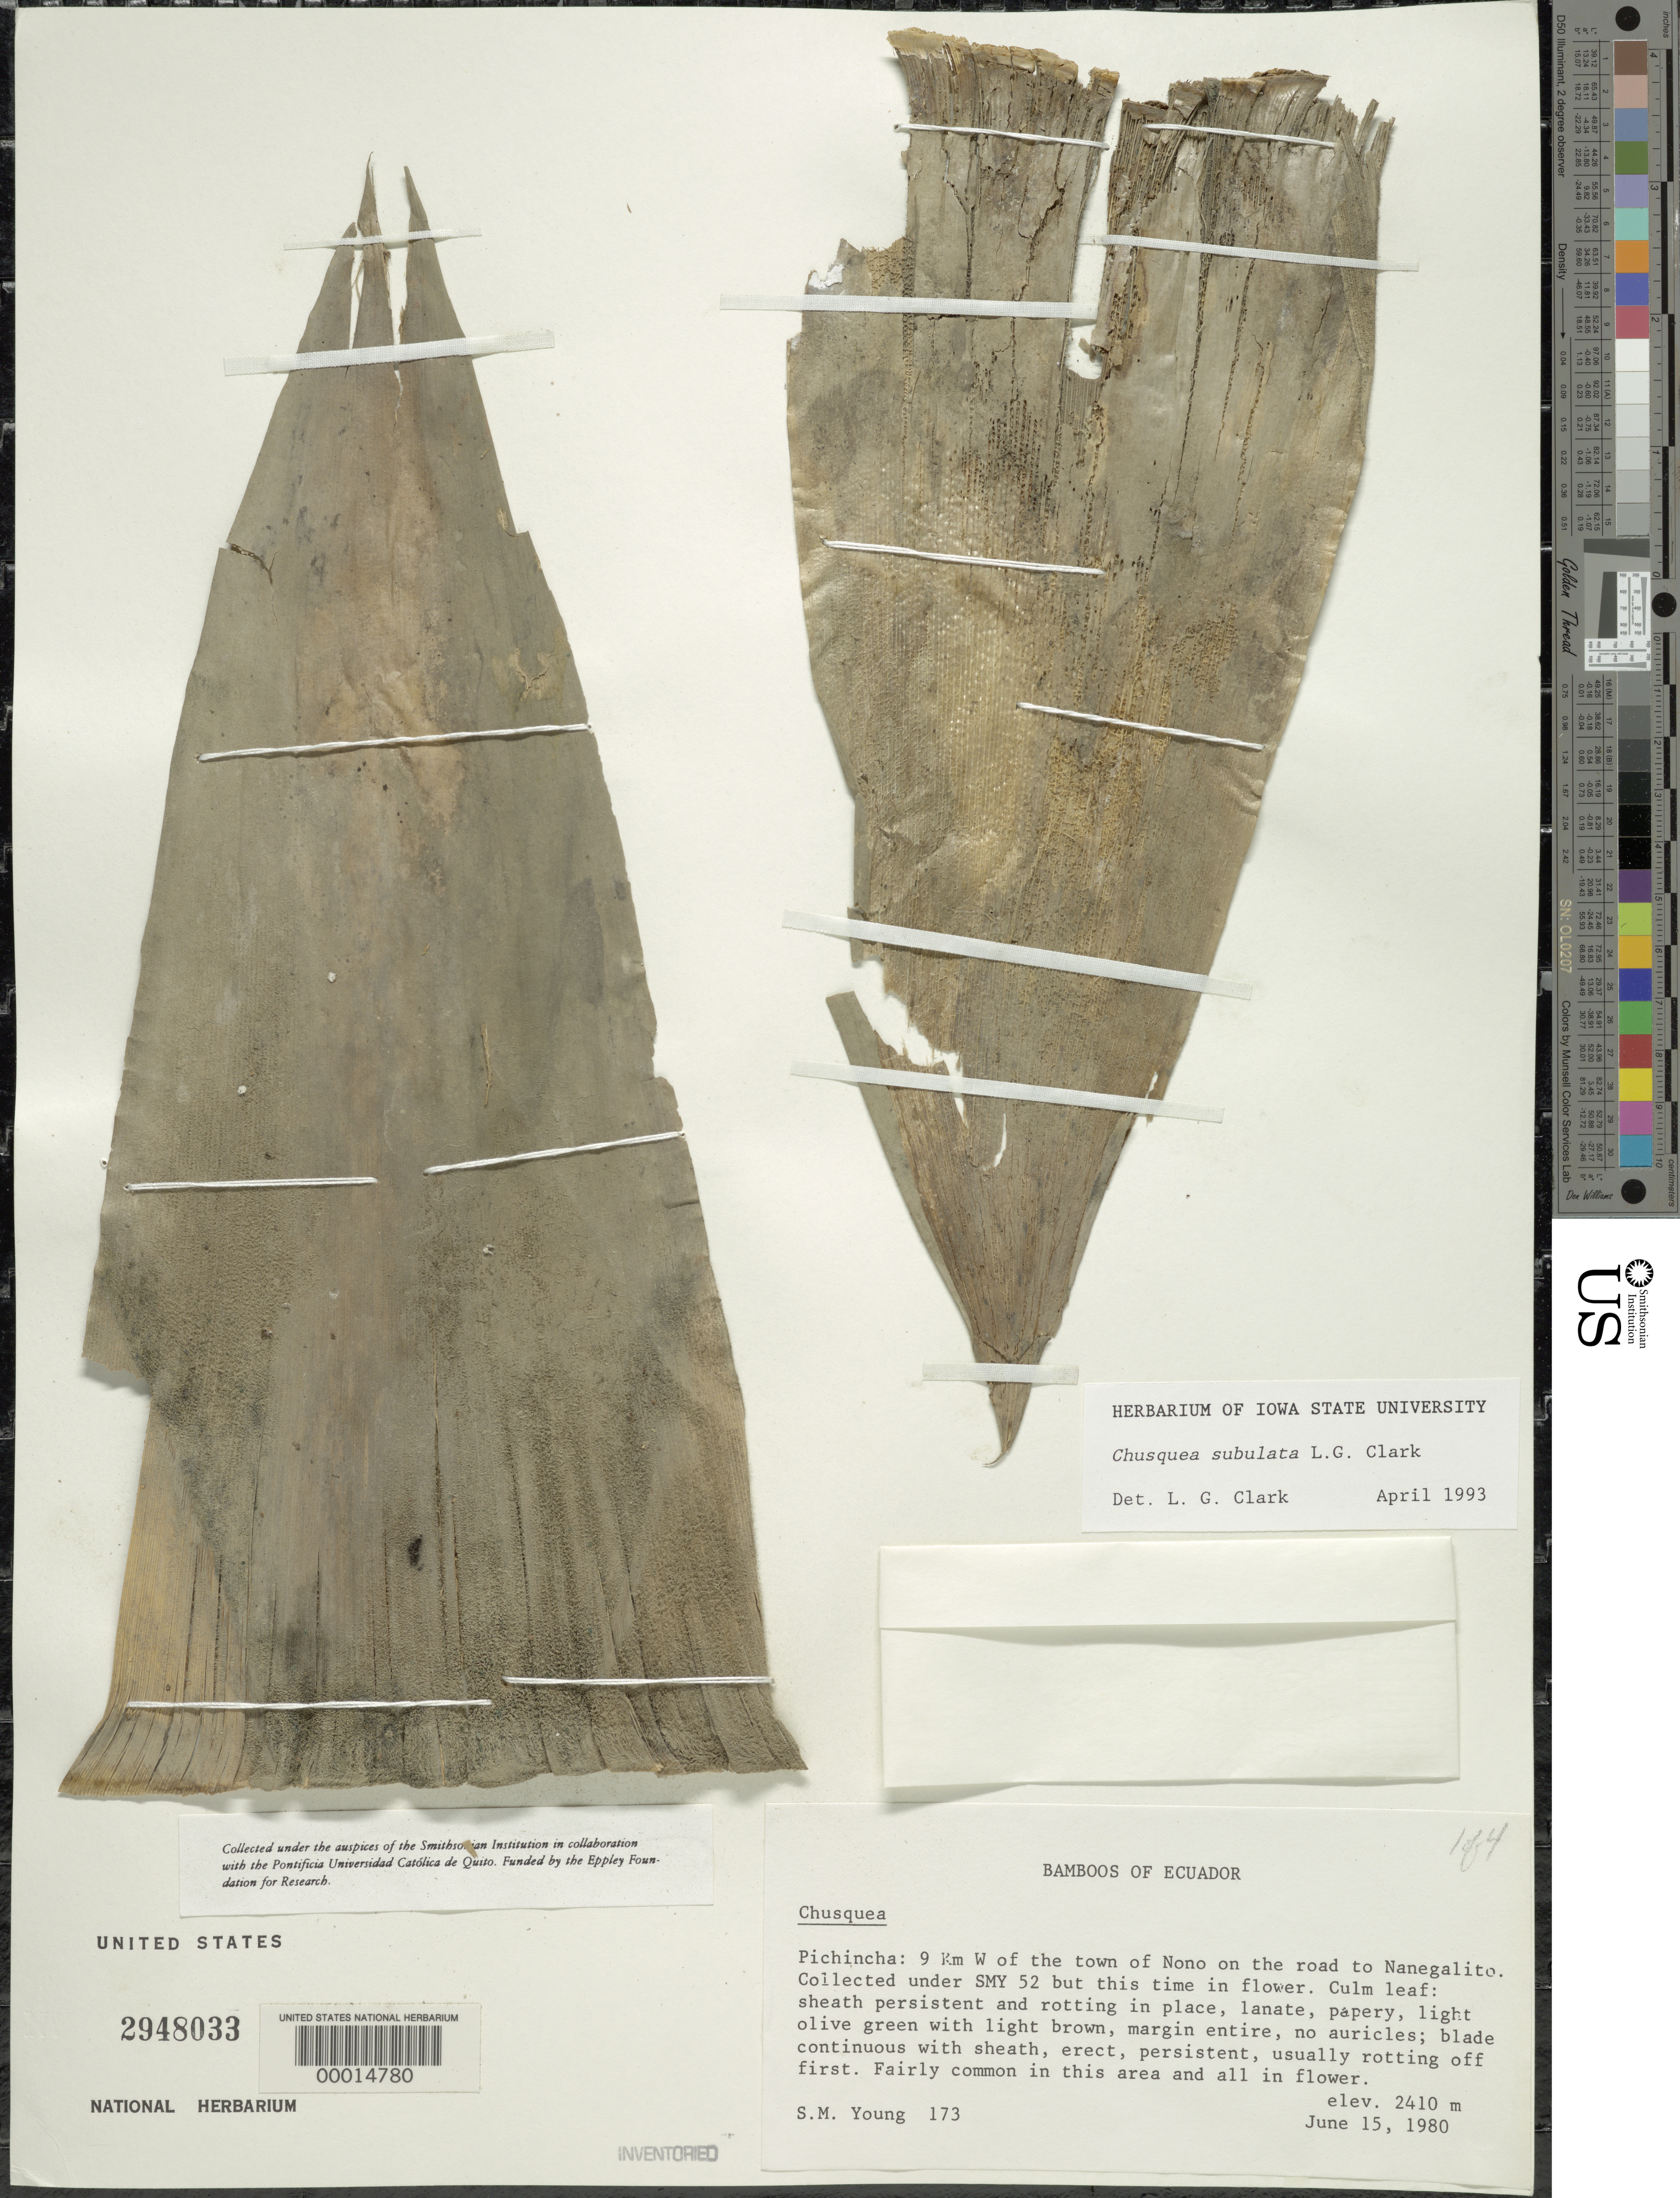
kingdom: Plantae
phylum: Tracheophyta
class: Liliopsida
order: Poales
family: Poaceae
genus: Chusquea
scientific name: Chusquea subulata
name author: L.G. Clark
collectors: S. Young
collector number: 173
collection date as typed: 15 Jun 1980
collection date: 1980-06-15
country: Ecuador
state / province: Pichincha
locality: Nono/nanegalito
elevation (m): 2410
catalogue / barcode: US 2948033